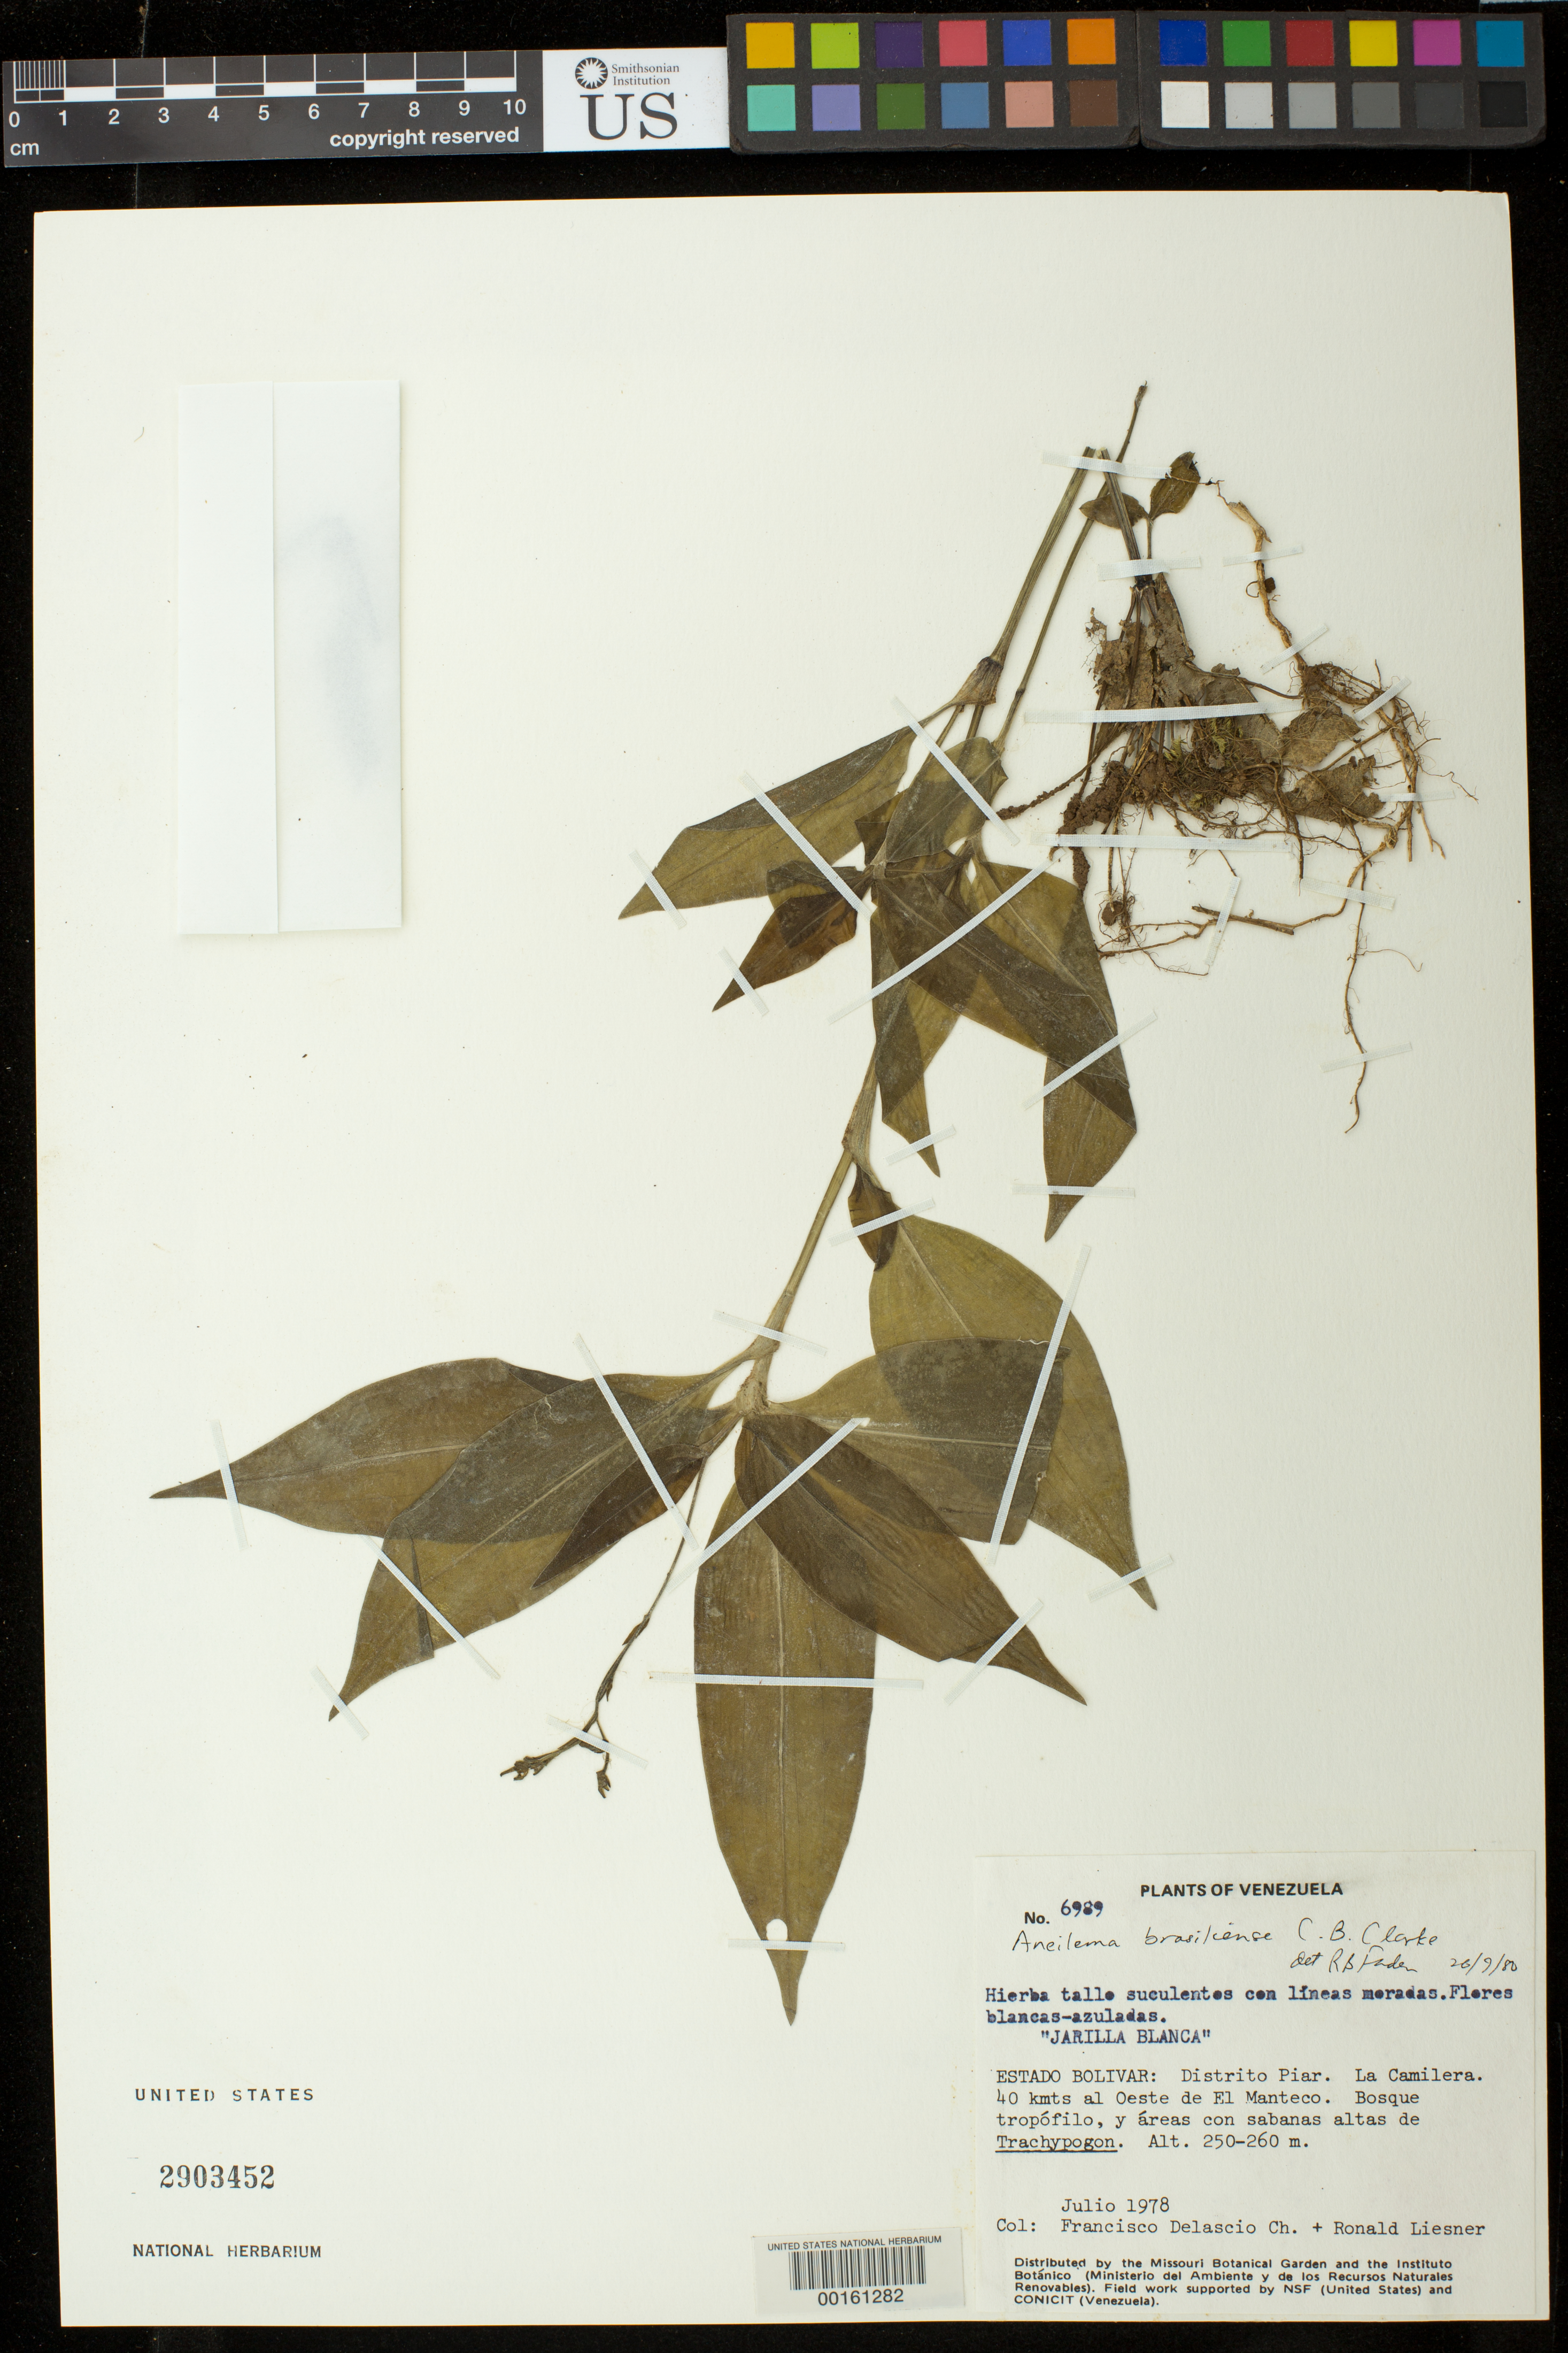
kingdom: Plantae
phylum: Tracheophyta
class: Liliopsida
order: Commelinales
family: Commelinaceae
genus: Aneilema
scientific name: Aneilema brasiliense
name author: C.B. Clarke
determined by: Faden, Robert B., (US), Smithsonian Institution - National Museum of Natural History (UNITED STATES)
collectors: F. Delascio C. & R. L. Liesner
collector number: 6989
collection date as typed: Jul 1978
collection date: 1978-07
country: Venezuela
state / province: Bolivar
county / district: Piar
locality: La camilera, e of el manteco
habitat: Forest and savanna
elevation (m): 250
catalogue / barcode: US 2903452